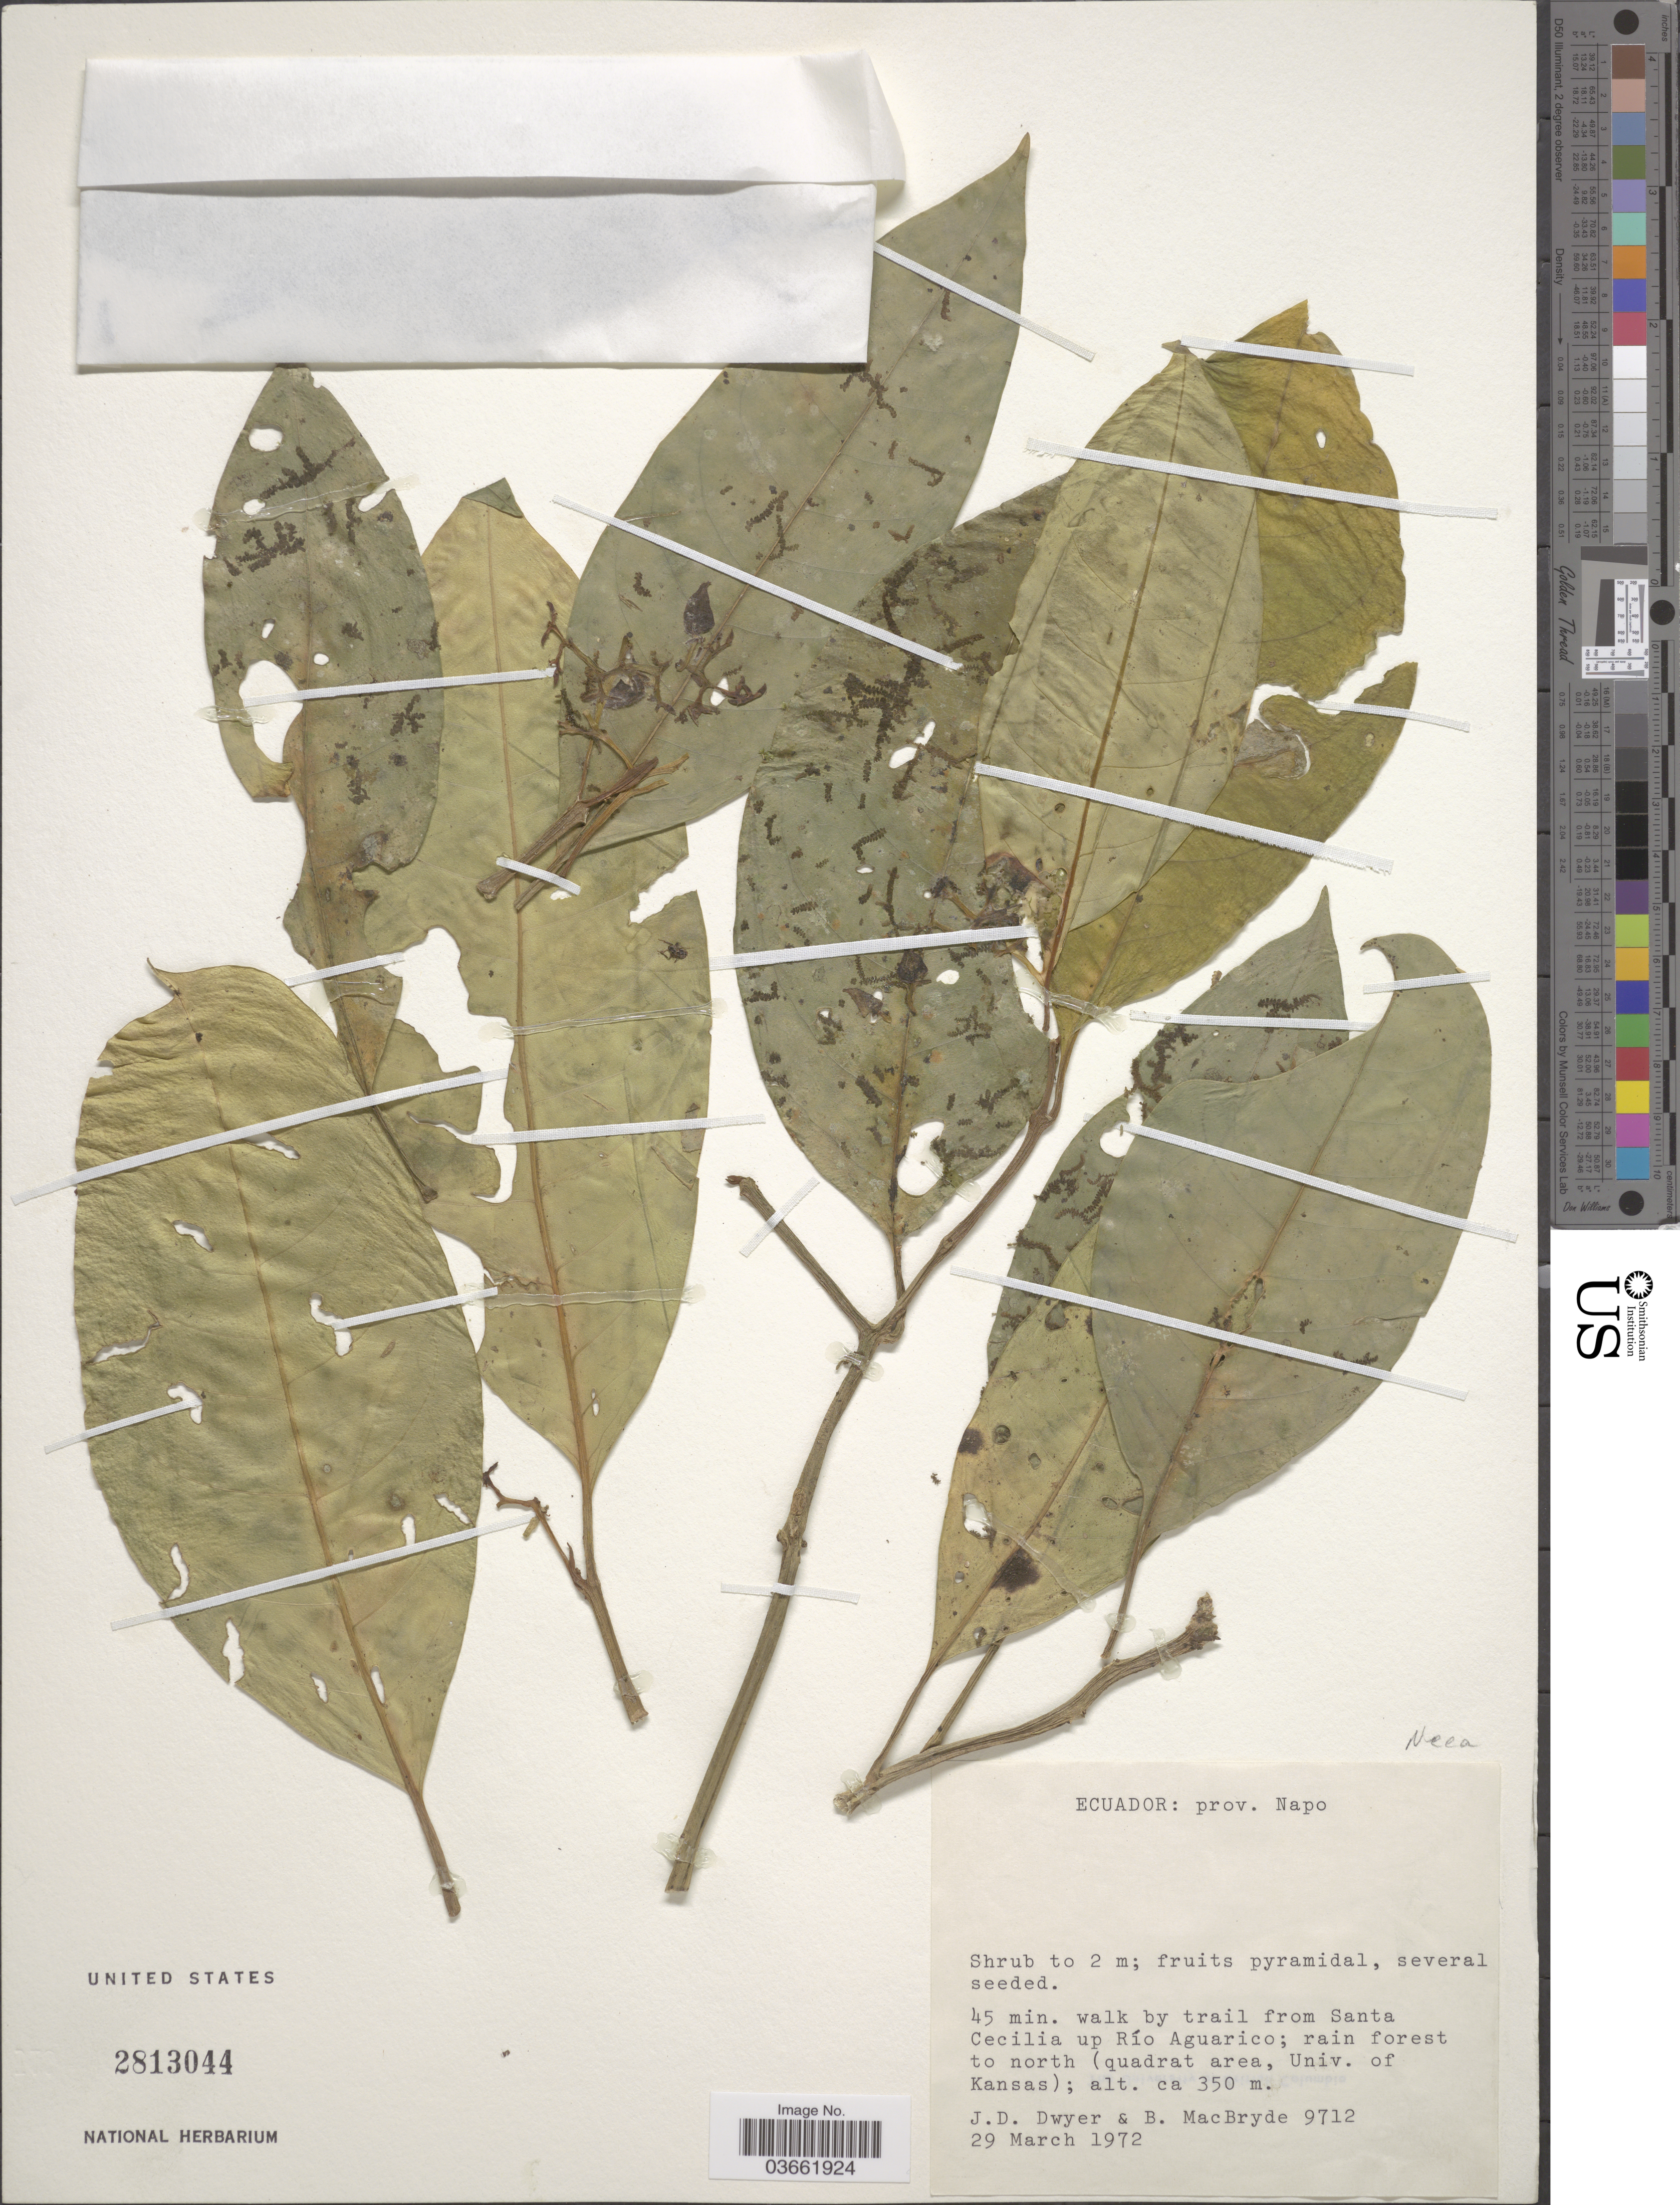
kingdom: Plantae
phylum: Tracheophyta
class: Magnoliopsida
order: Caryophyllales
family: Nyctaginaceae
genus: Neea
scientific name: Neea sp.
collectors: J. D. Dwyer & B. MacBryde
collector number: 9712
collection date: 1972-03-29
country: Ecuador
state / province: Napo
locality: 45 min. walk by trail from Santa Cecilia up Río Aguarico; rain forest to north (quadrat area, Univ. of Kansas).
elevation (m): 350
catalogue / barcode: US 2813044